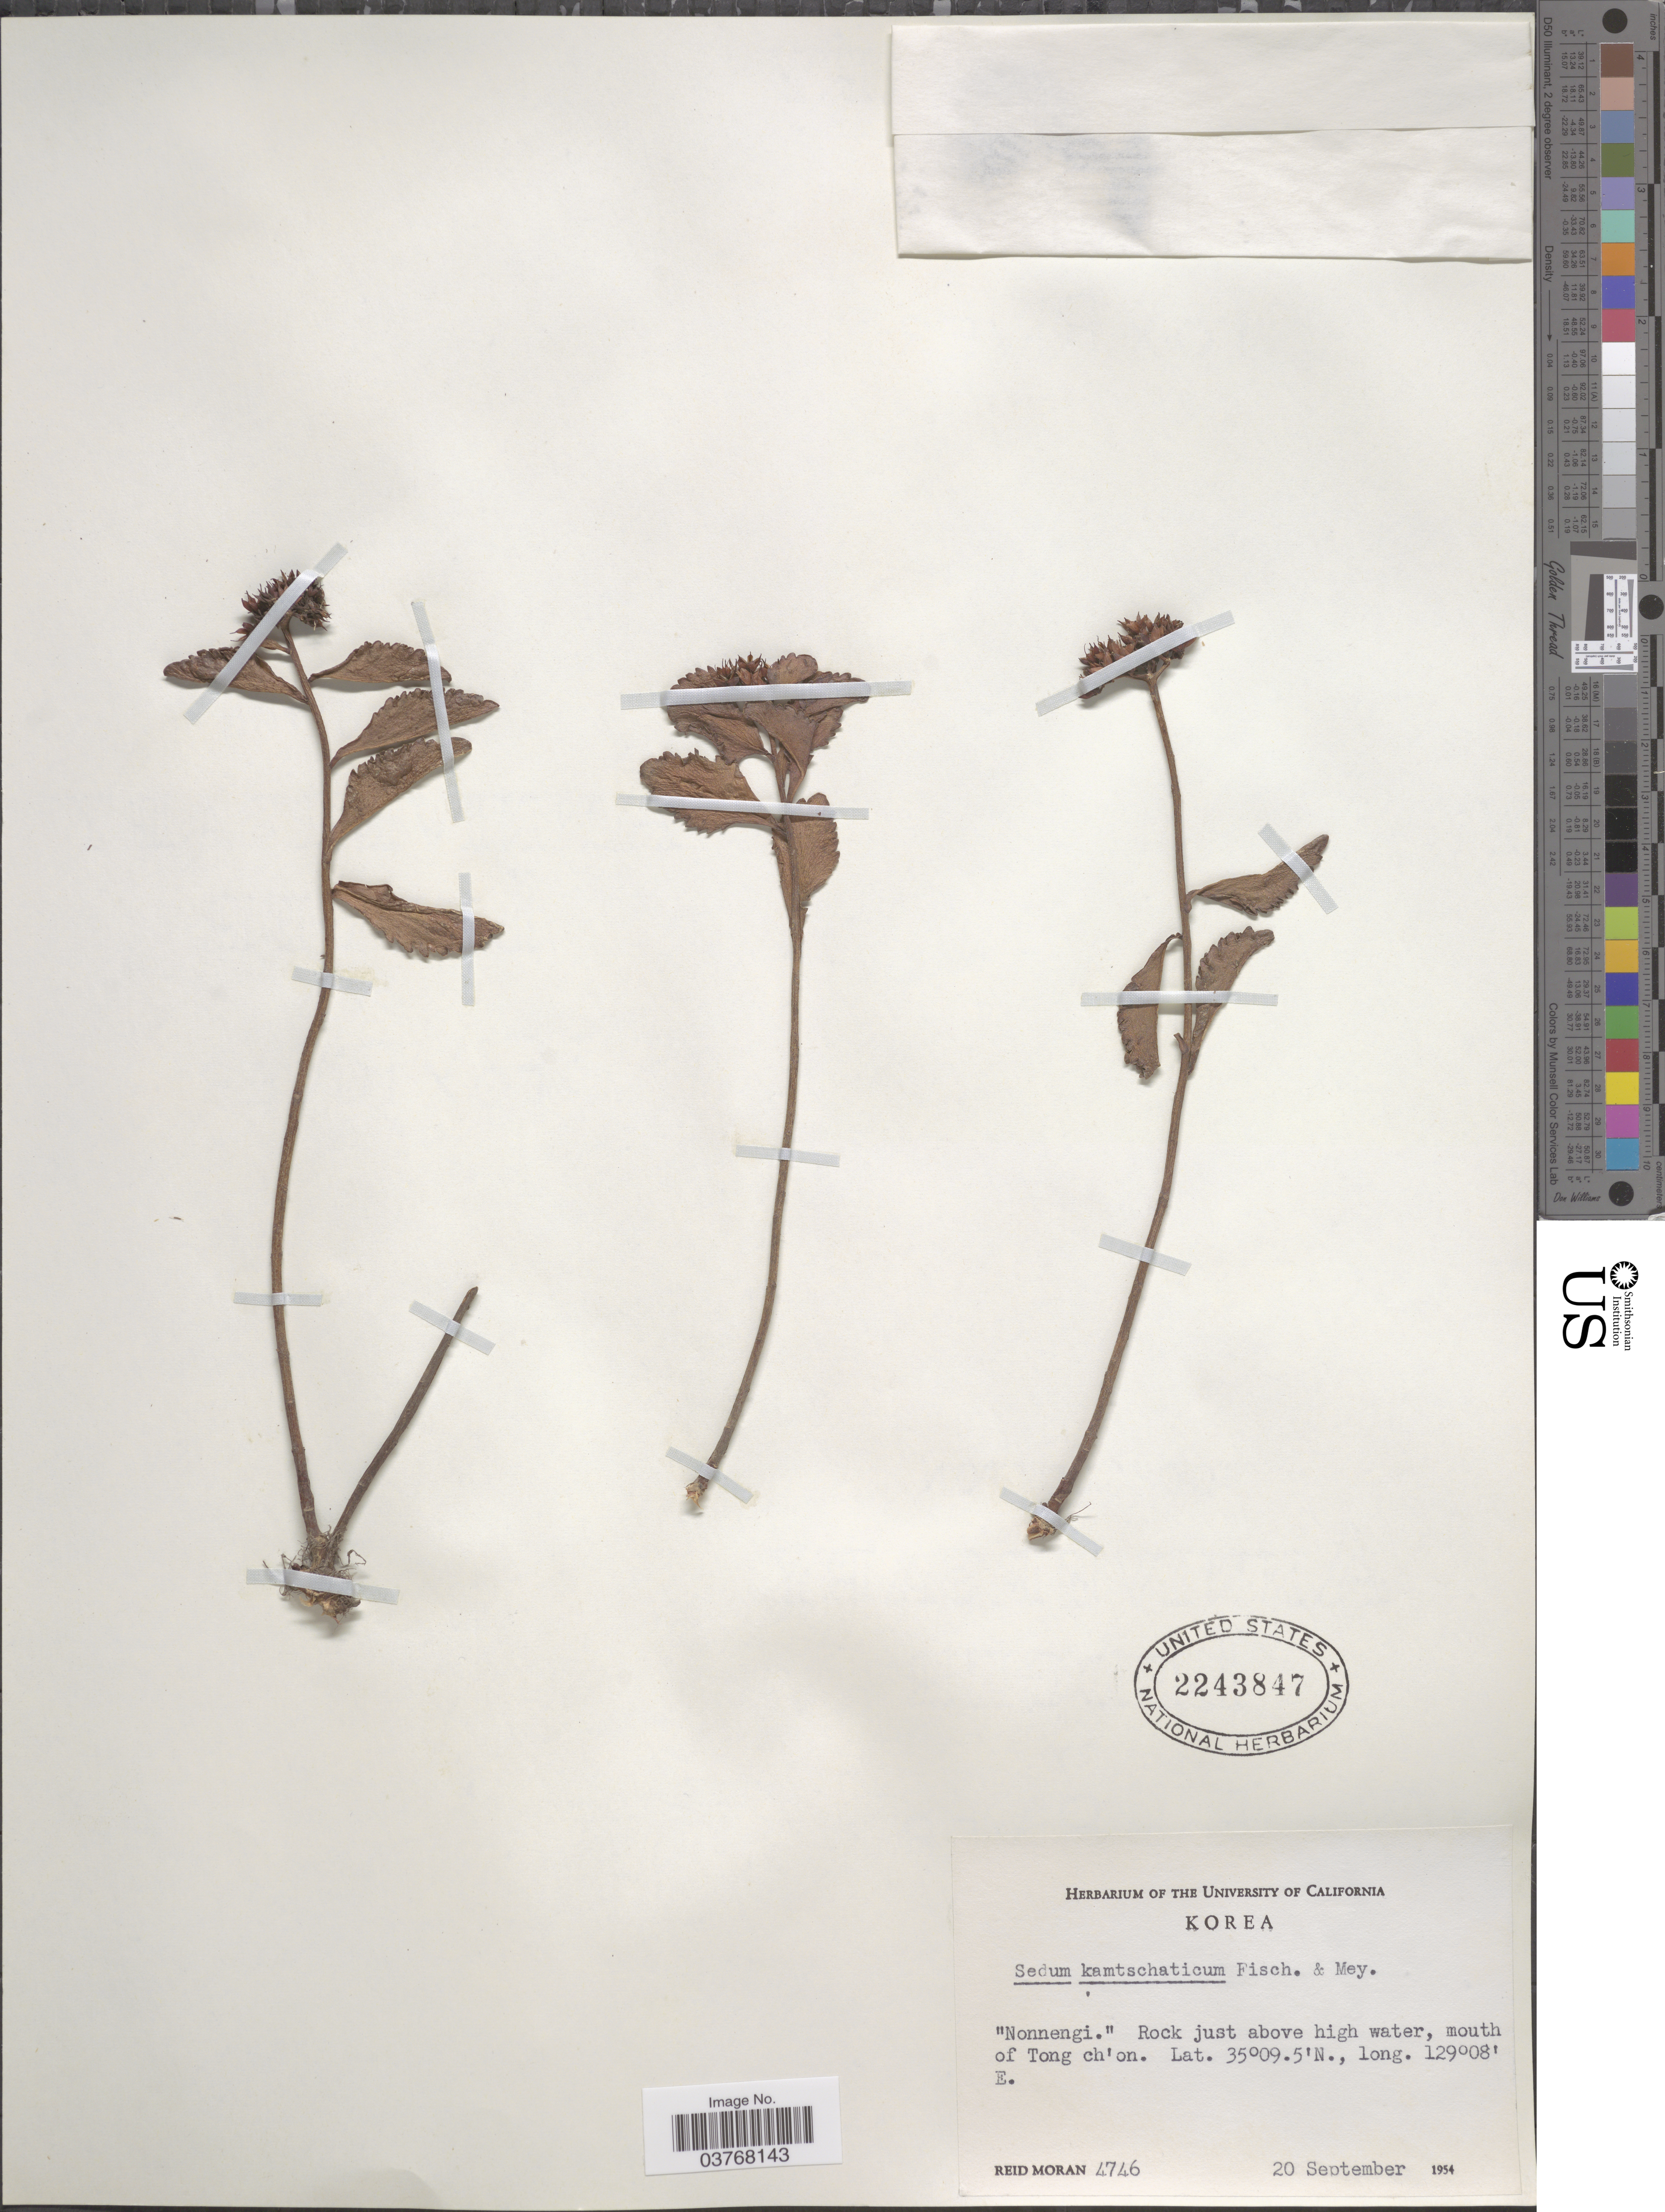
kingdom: Plantae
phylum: Tracheophyta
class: Magnoliopsida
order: Saxifragales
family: Crassulaceae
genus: Sedum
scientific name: Sedum kamtschaticum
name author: Fisch. & C.A. Mey.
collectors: R. V. Moran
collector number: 4746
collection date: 1954-09-20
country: South Korea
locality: Rock just above high water, mouth of Tong ch'on.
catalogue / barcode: US 2243847